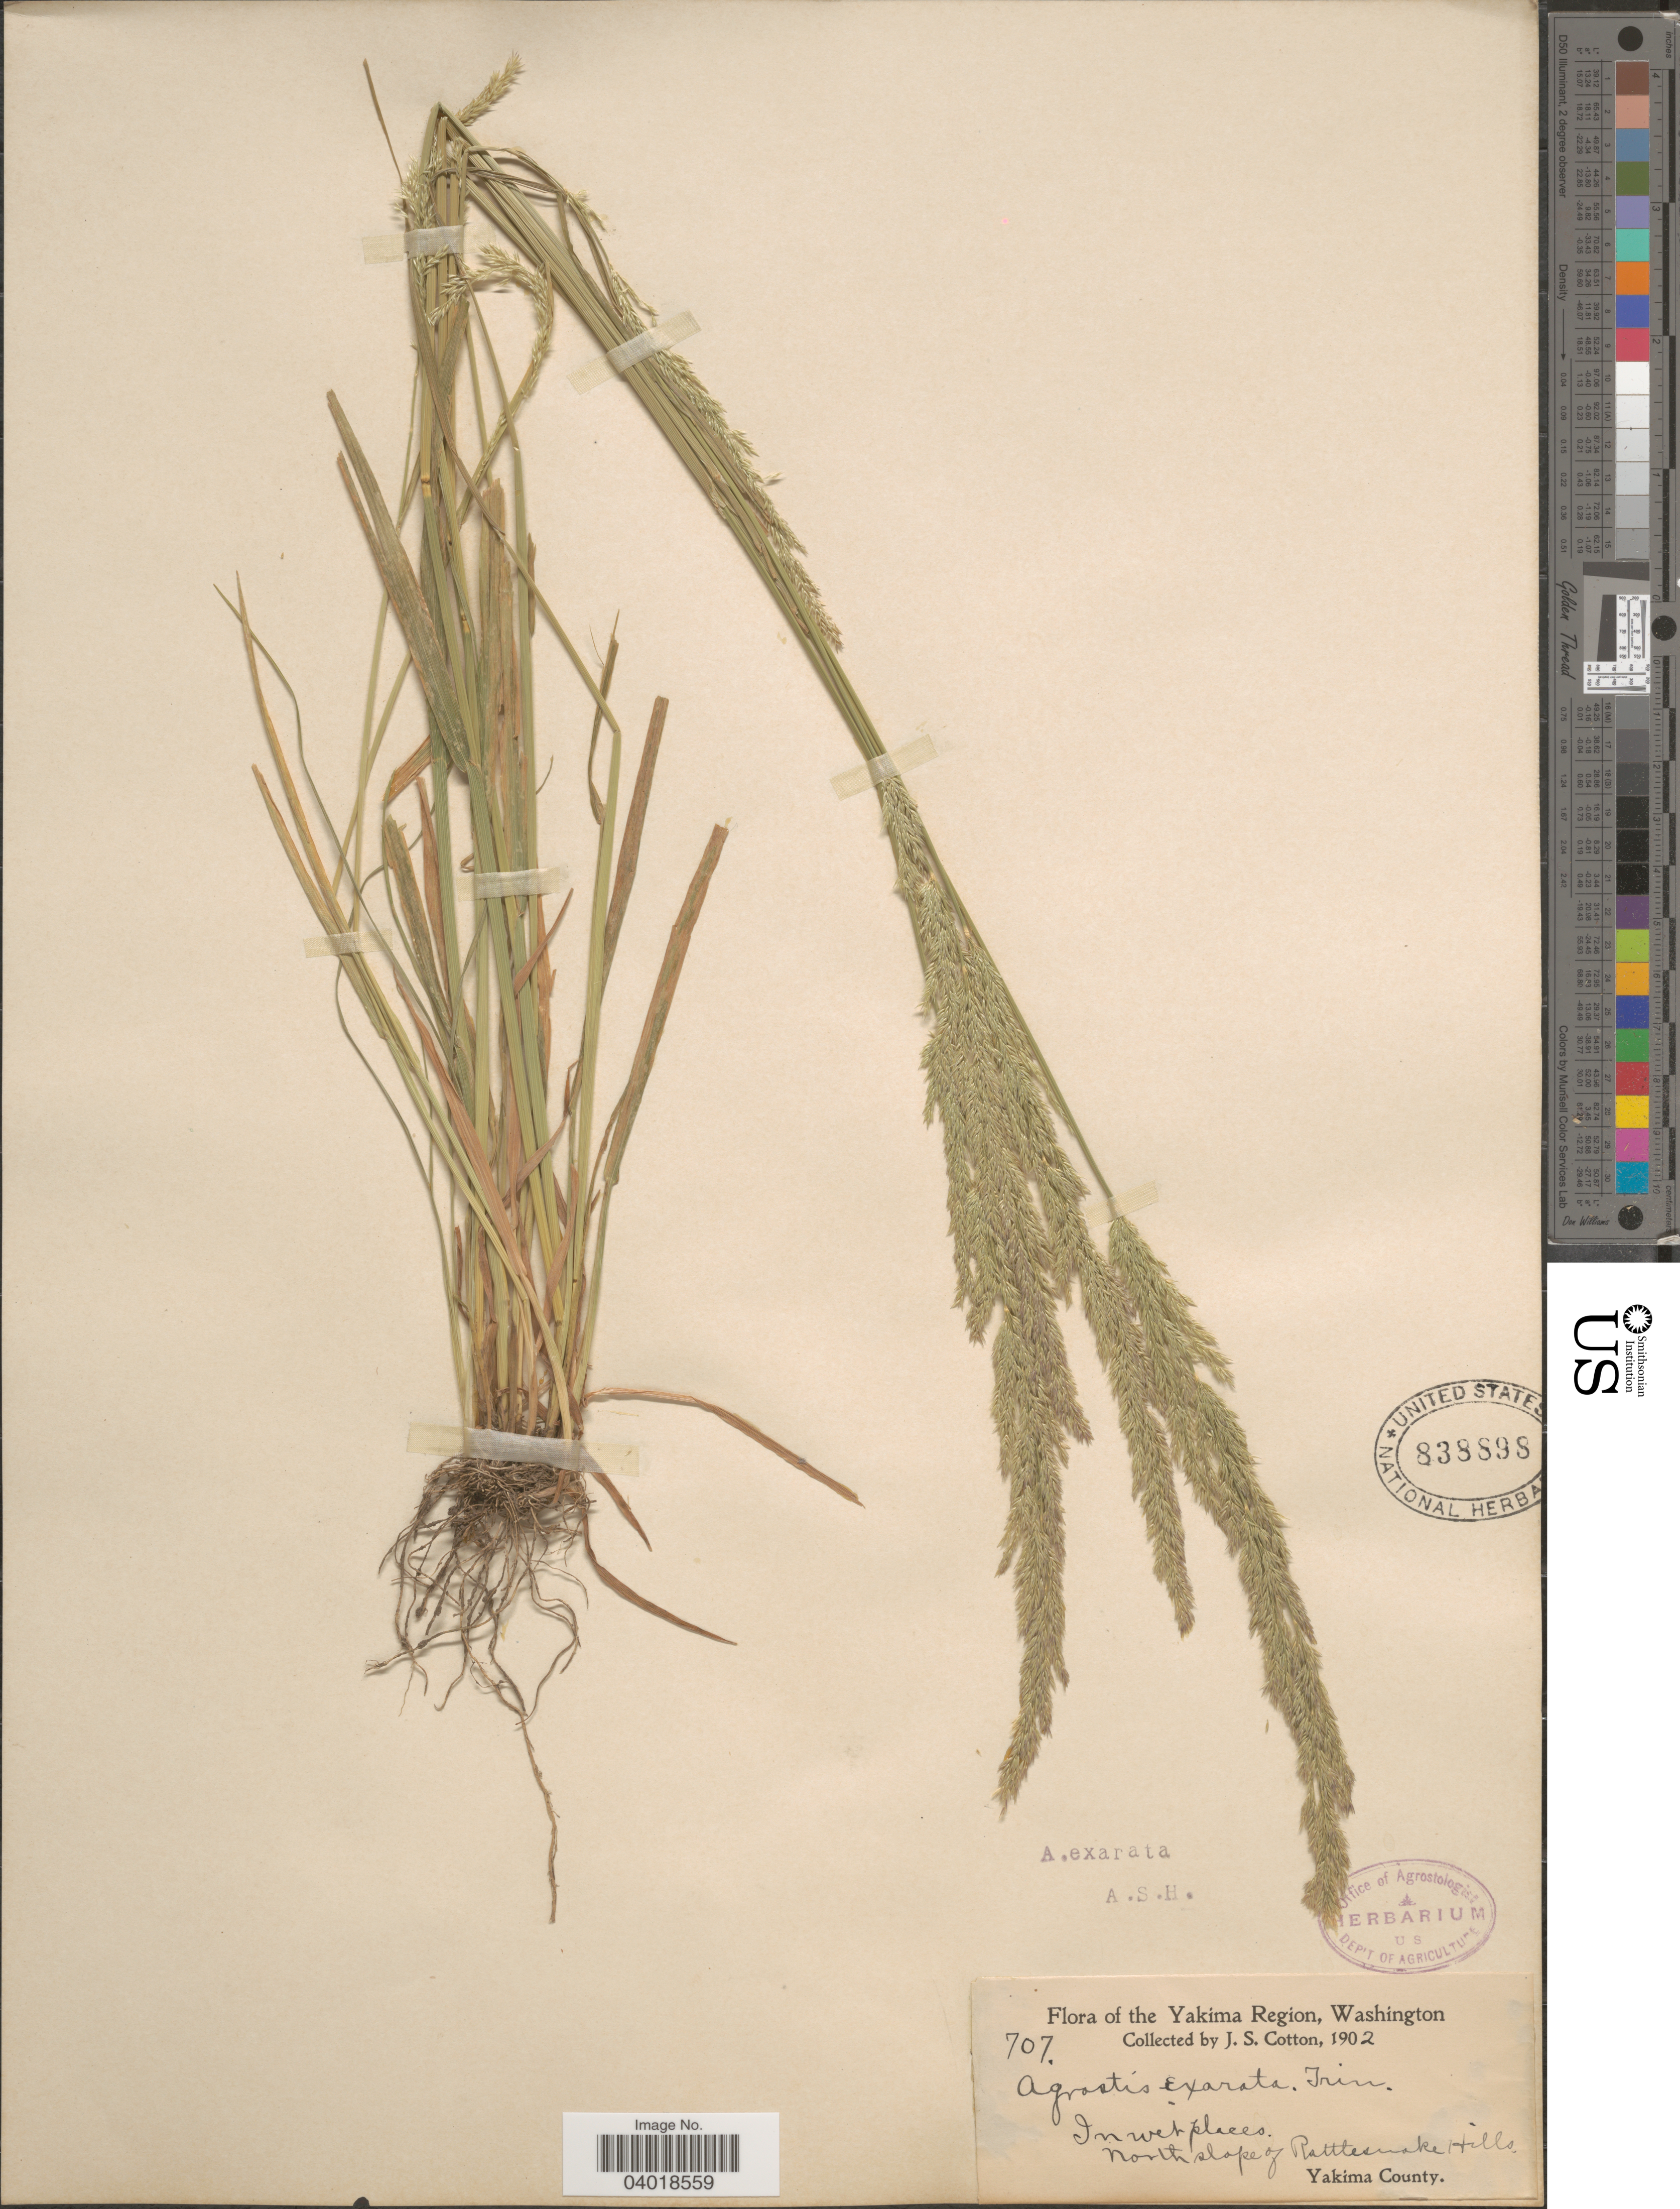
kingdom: Plantae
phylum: Tracheophyta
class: Liliopsida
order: Poales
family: Poaceae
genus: Agrostis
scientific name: Agrostis exarata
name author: Trin.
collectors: J. S. Cotton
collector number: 707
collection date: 1902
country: United States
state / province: Washington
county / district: Yakima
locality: Yakima Region. In wet places. North slope of Rattlesnake Hills. Yakima County.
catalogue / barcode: US 838898